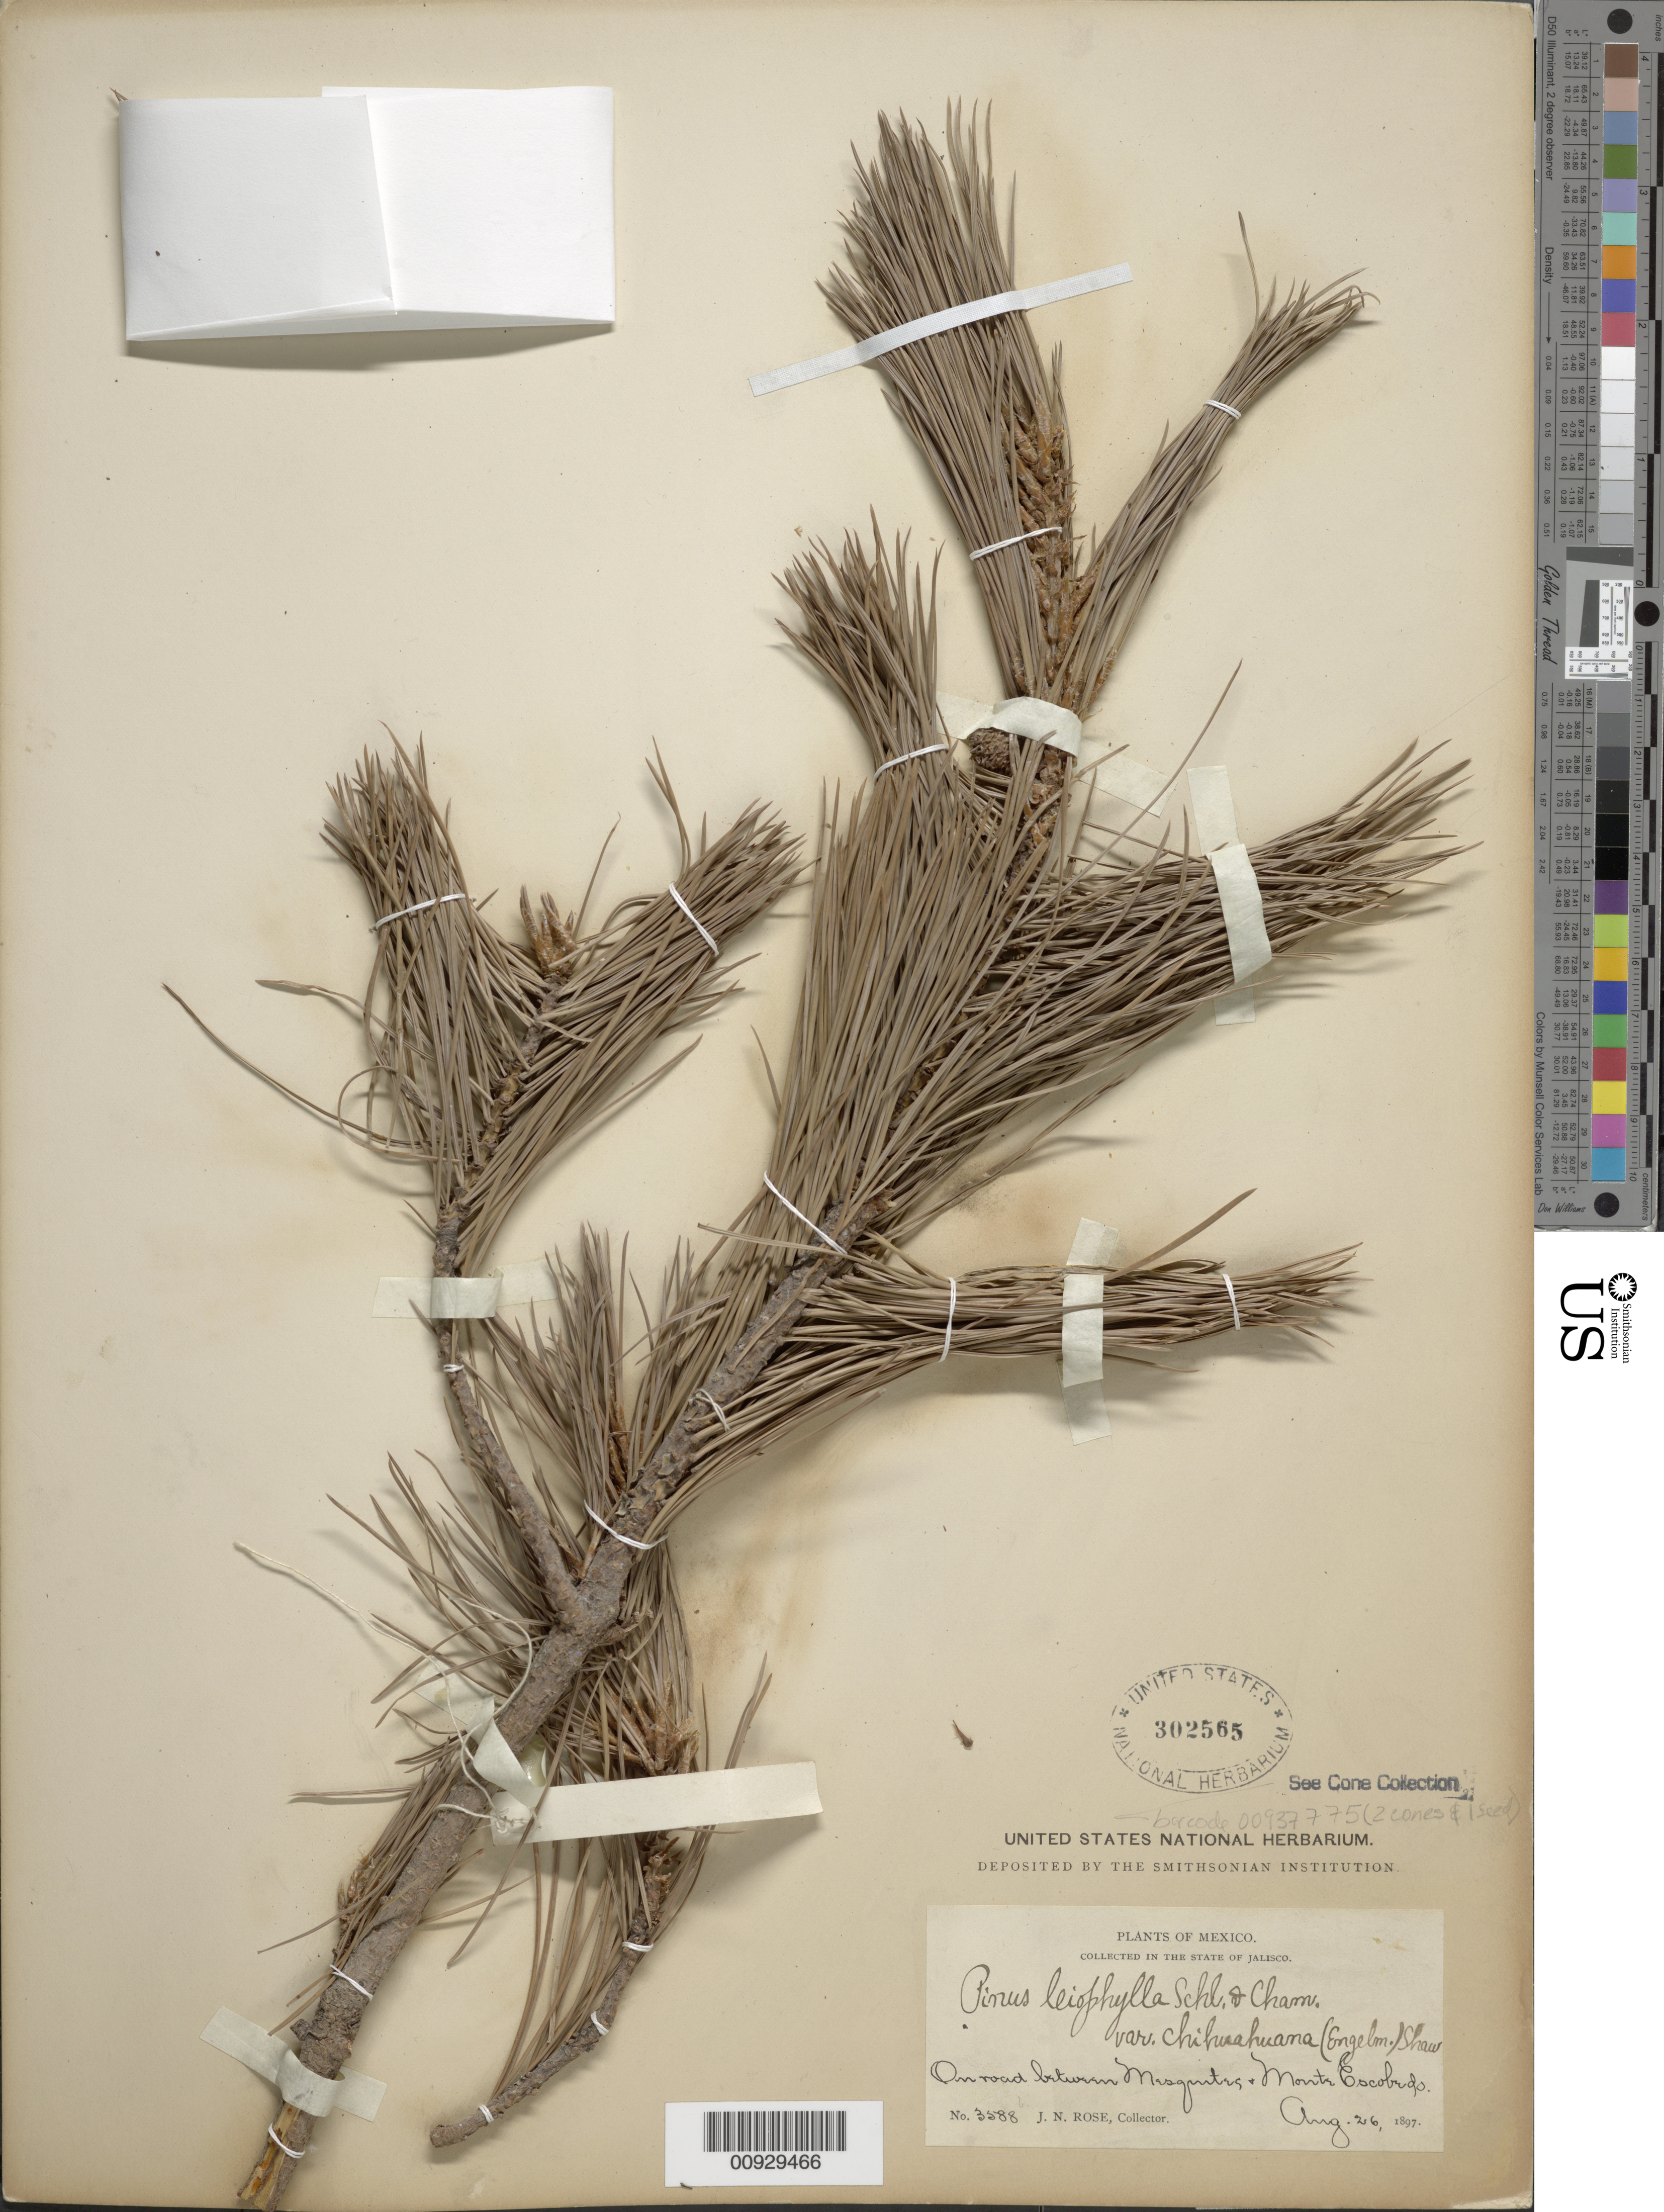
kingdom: Plantae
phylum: Tracheophyta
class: Pinopsida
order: Pinales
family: Pinaceae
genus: Pinus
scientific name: Pinus leiophylla var. chihuahuana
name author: (Engelm.) Shaw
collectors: J. N. Rose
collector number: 3588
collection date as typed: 26 Aug 1897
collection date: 1897-08-26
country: Mexico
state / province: Jalisco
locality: On road between Mesquites & Monte Escobedo.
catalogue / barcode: US 302565